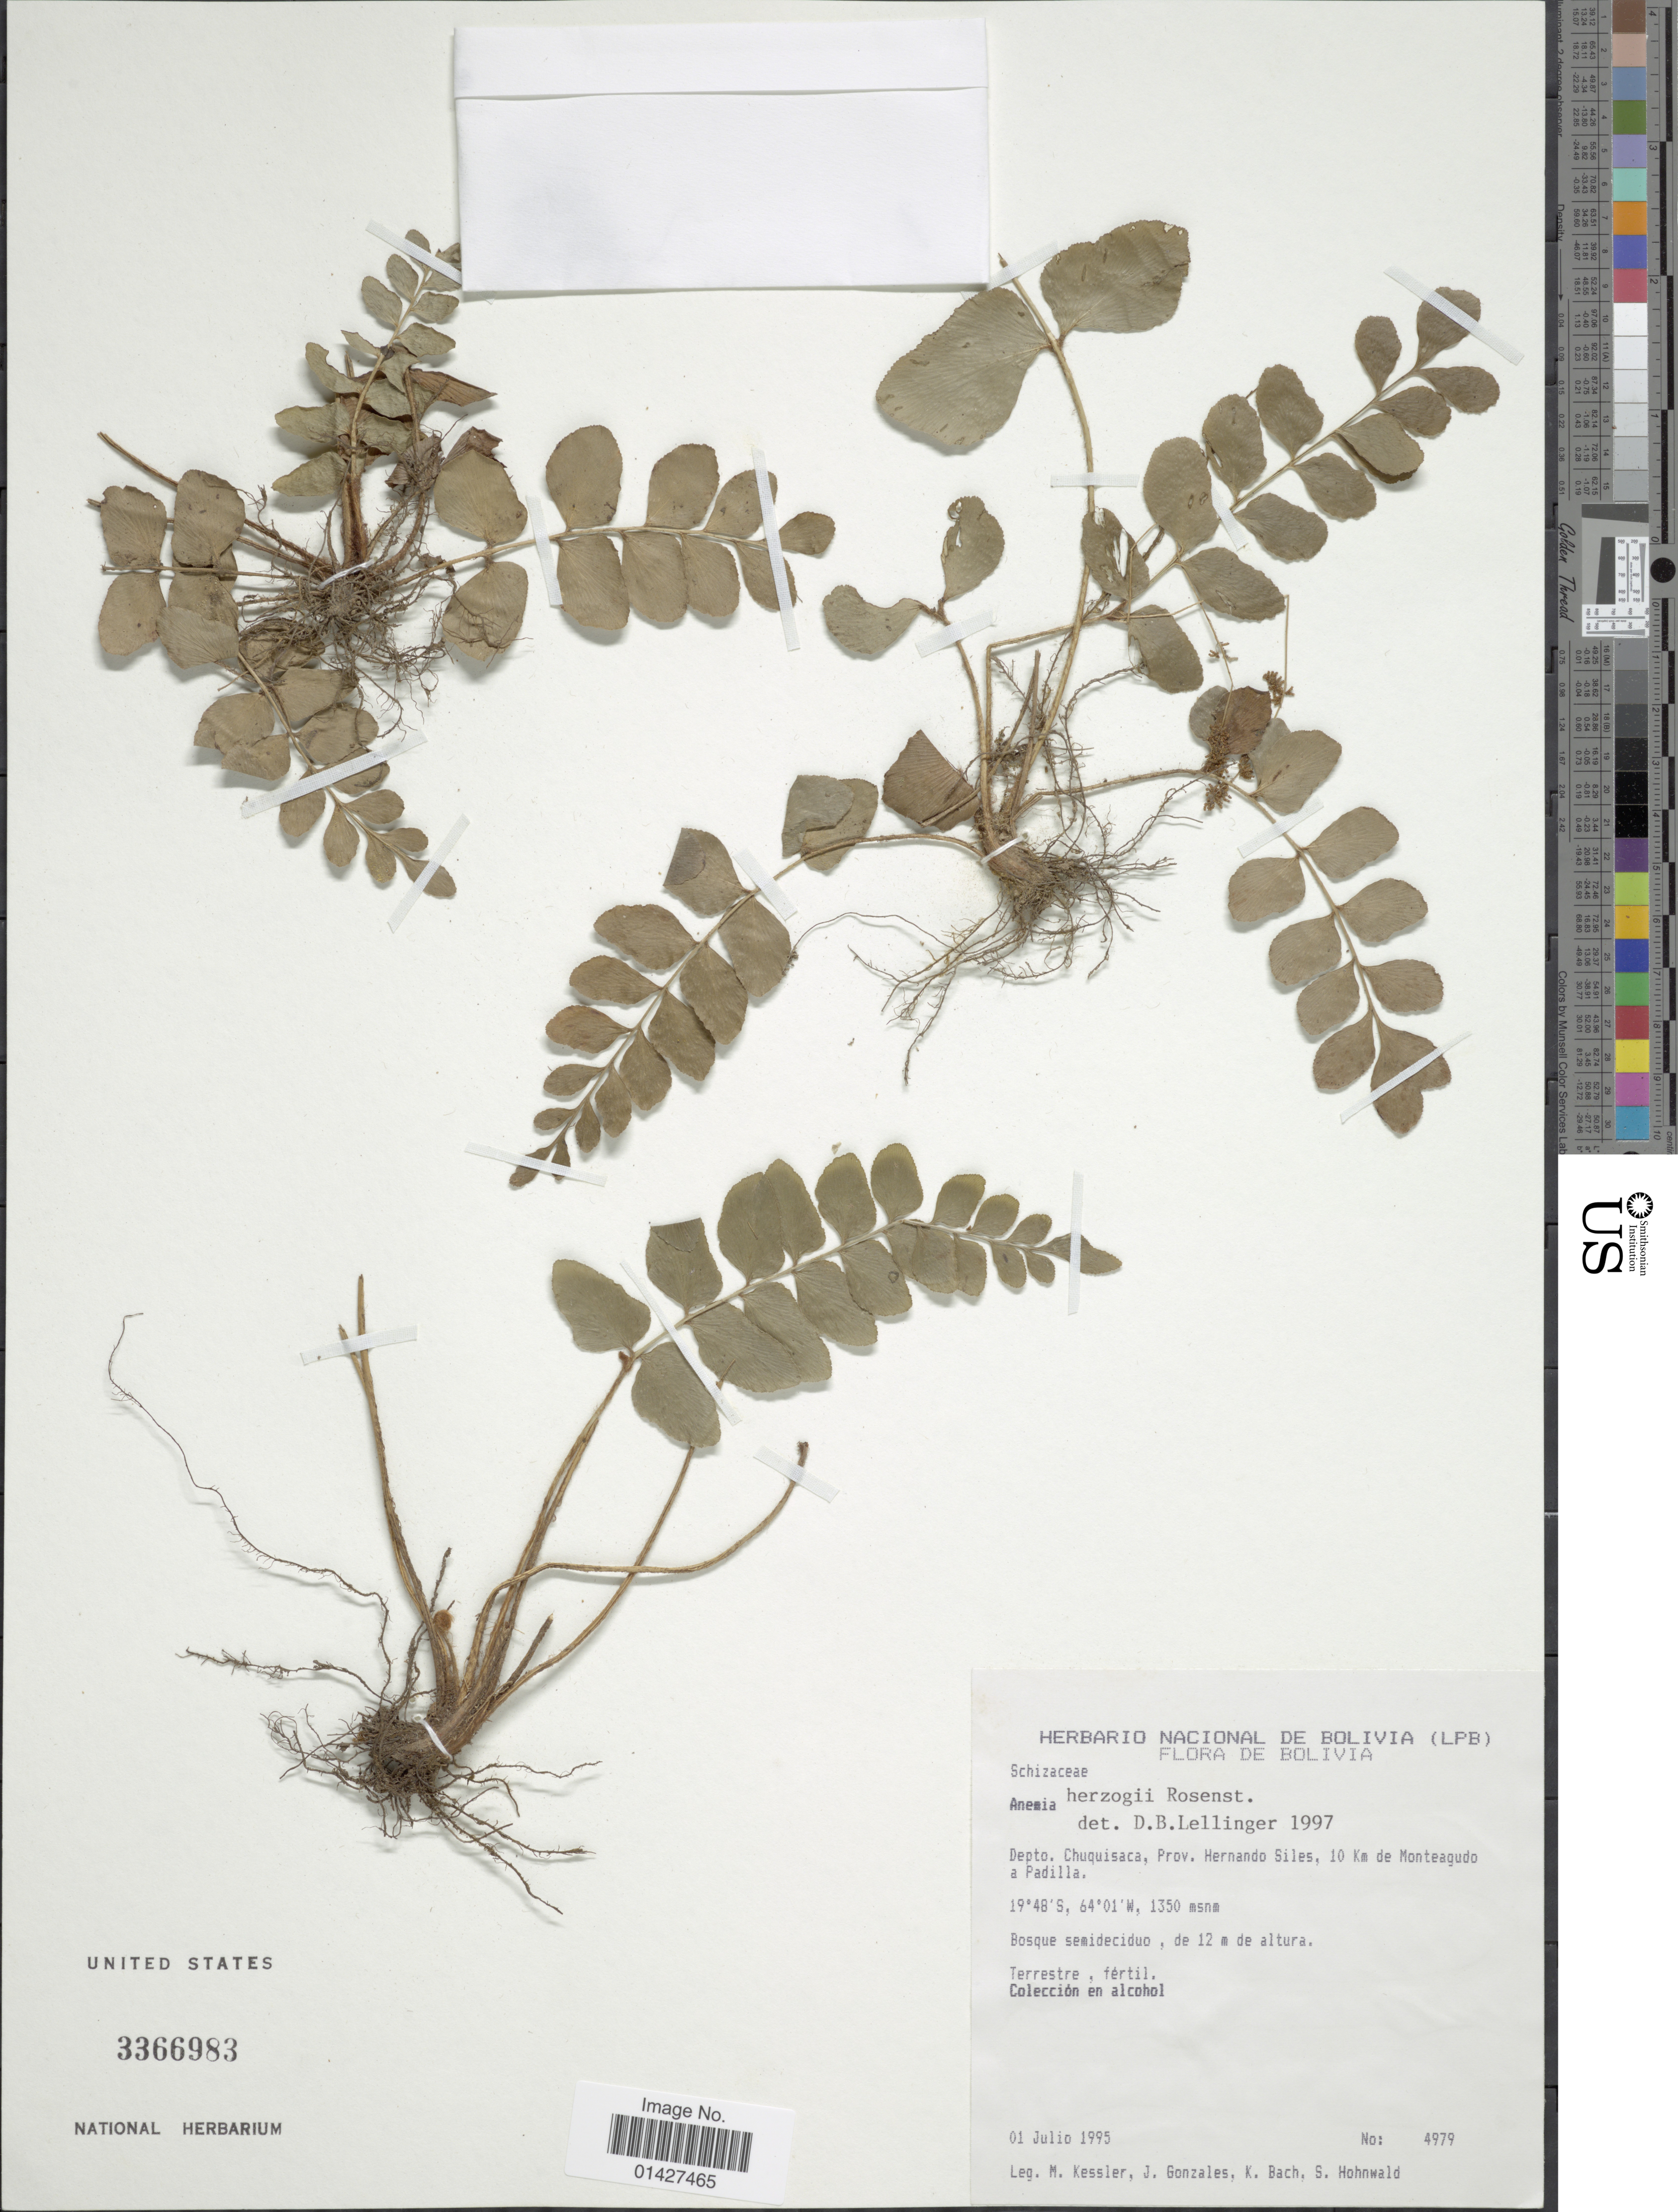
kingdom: Plantae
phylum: Tracheophyta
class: Polypodiopsida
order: Schizaeales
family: Anemiaceae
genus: Anemia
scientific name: Anemia herzogii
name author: Rosenst.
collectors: M. Kessler, J. Gonzales, K. Bach & S. Hohnwald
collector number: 4979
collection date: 1995-07-01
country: Bolivia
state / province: Chuquisaca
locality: Prov. Hernando Siles, 10 Km de Monteagudo a padilla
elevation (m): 1350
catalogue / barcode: US 3366983